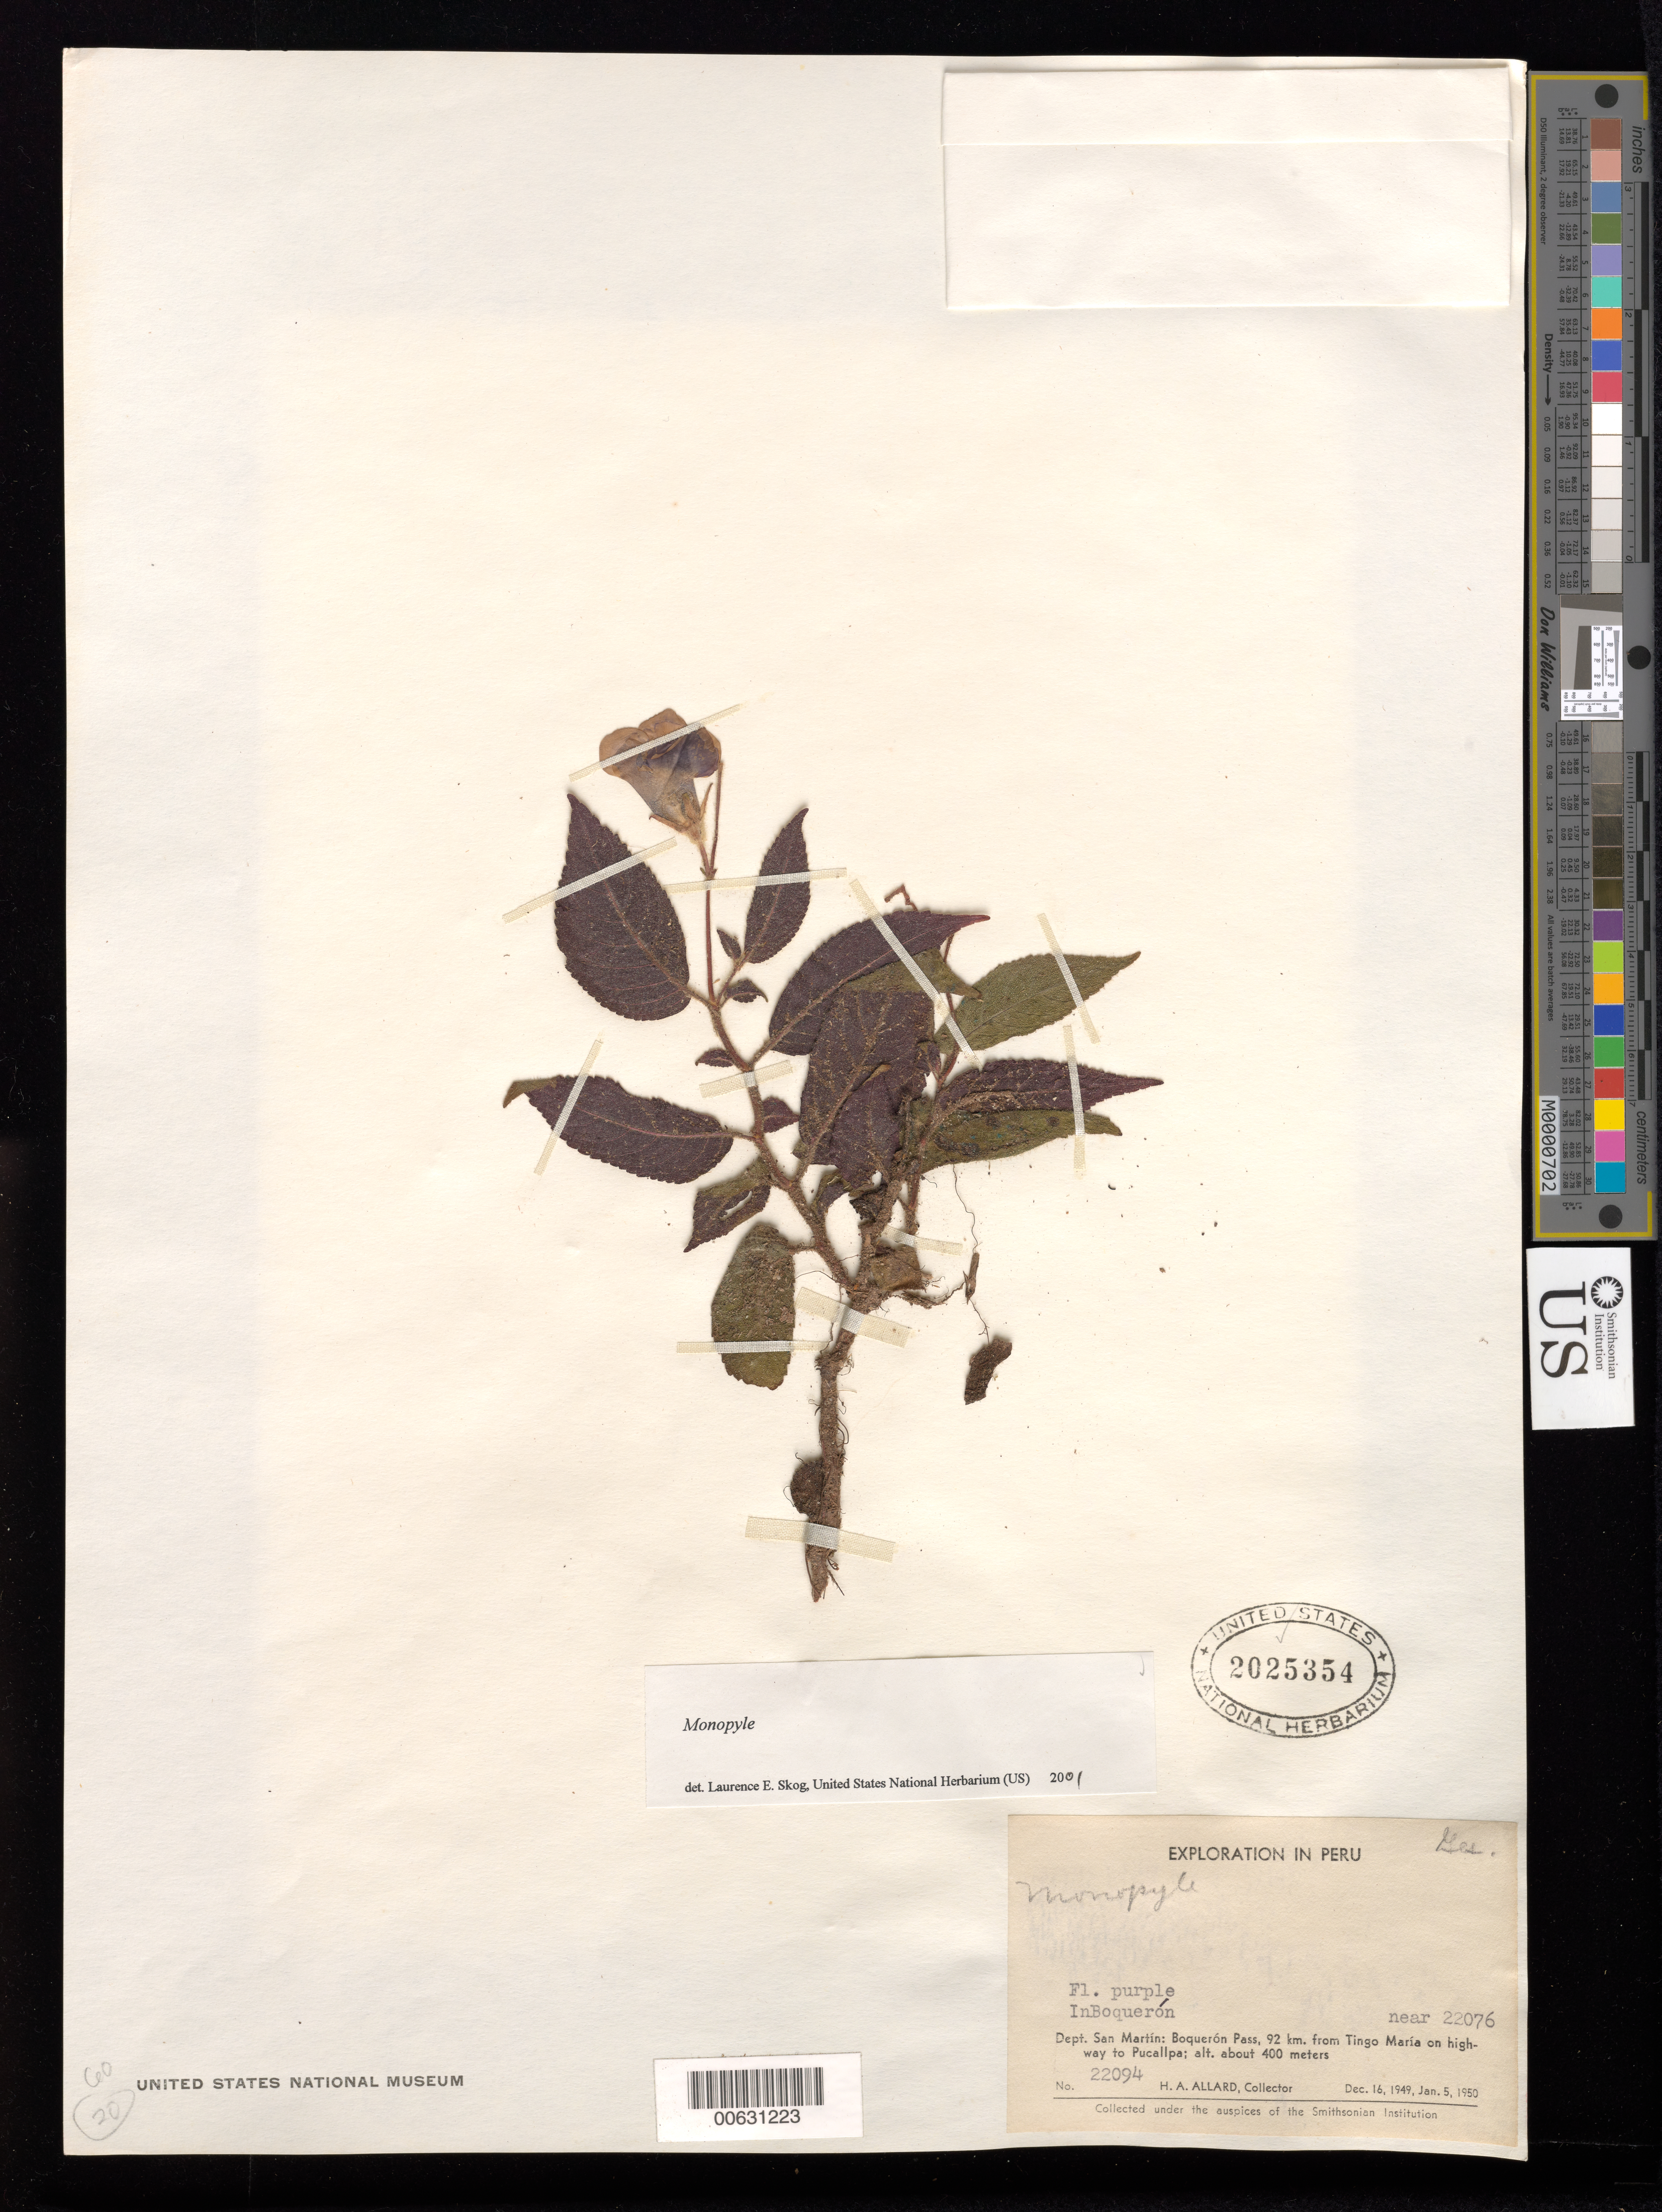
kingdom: Plantae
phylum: Tracheophyta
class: Magnoliopsida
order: Lamiales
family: Gesneriaceae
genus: Monopyle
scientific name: Monopyle sp.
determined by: Skog, Laurence E.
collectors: H. A. Allard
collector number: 22094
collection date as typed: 1949-50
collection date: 1949/1950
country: Peru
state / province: San Martín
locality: Boquerón Pass, 92 km from Tingo María on highway to Pucallpa; in Boquerón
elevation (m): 400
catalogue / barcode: US 2025354